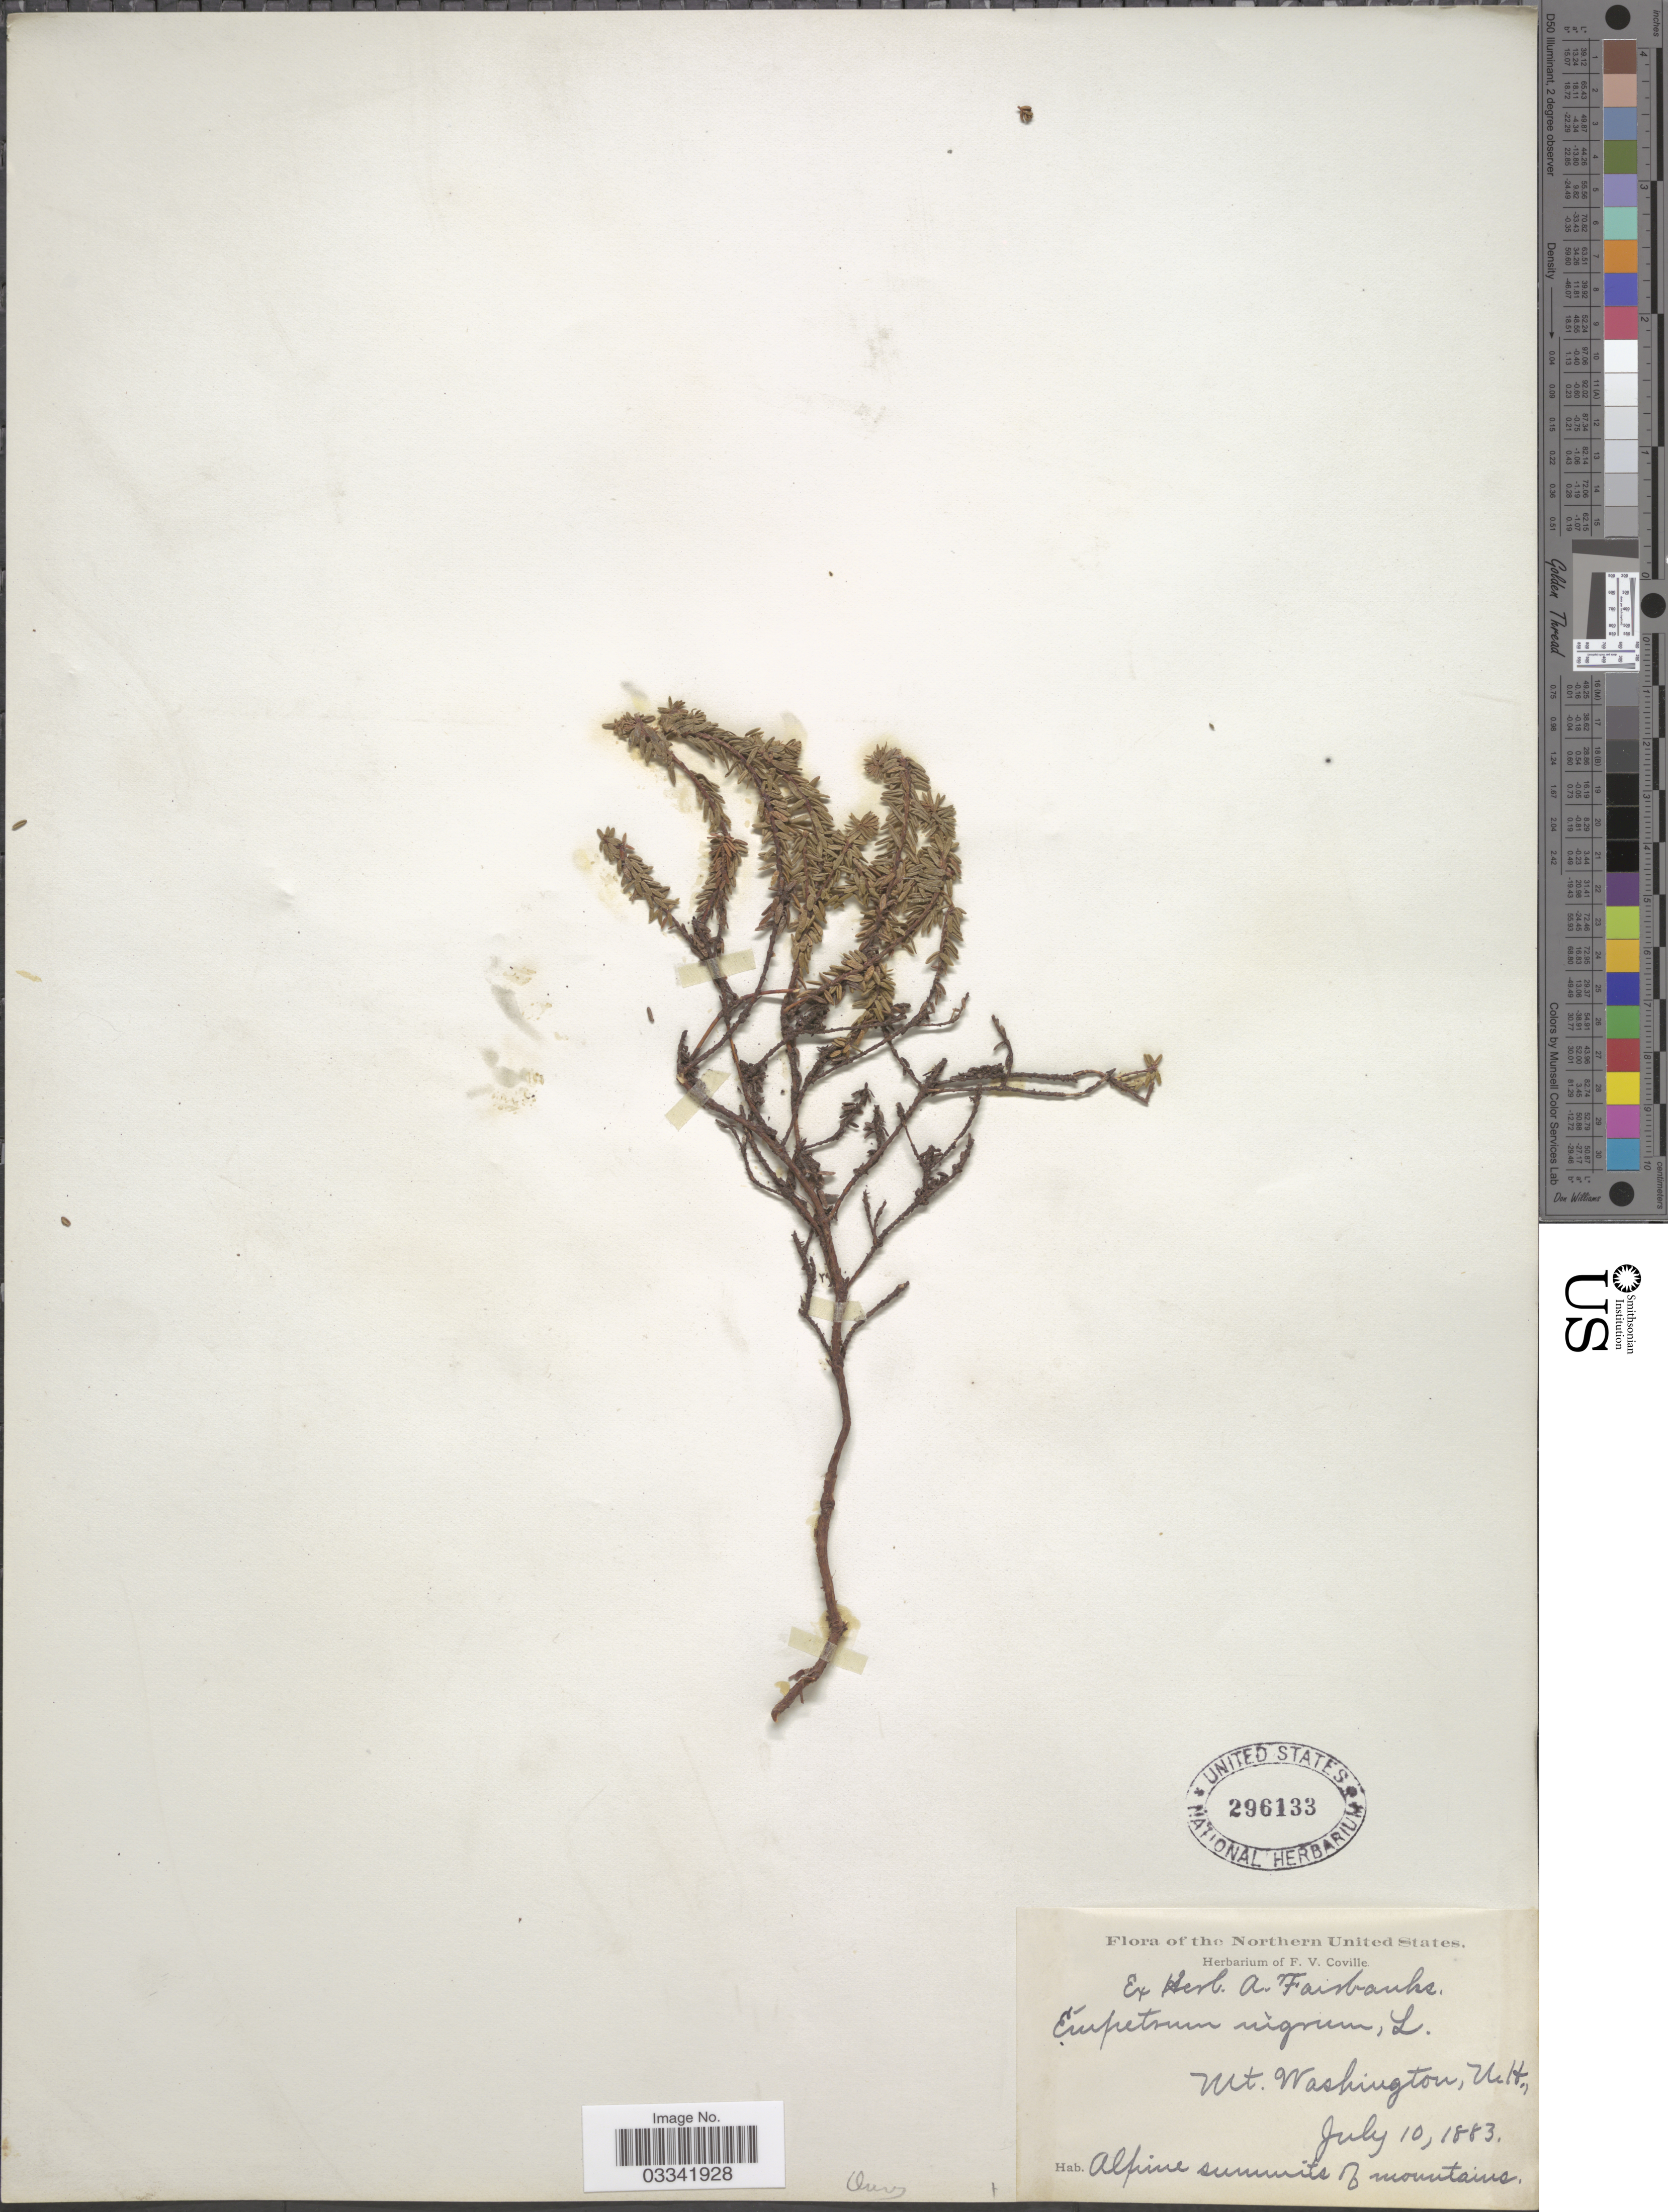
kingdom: Plantae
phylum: Tracheophyta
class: Magnoliopsida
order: Ericales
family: Ericaceae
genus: Empetrum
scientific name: Empetrum nigrum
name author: L.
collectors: Ex herb. A. Fairbanks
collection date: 1883-07-10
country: United States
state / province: New Hampshire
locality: Mt. Washington.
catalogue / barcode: US 296133